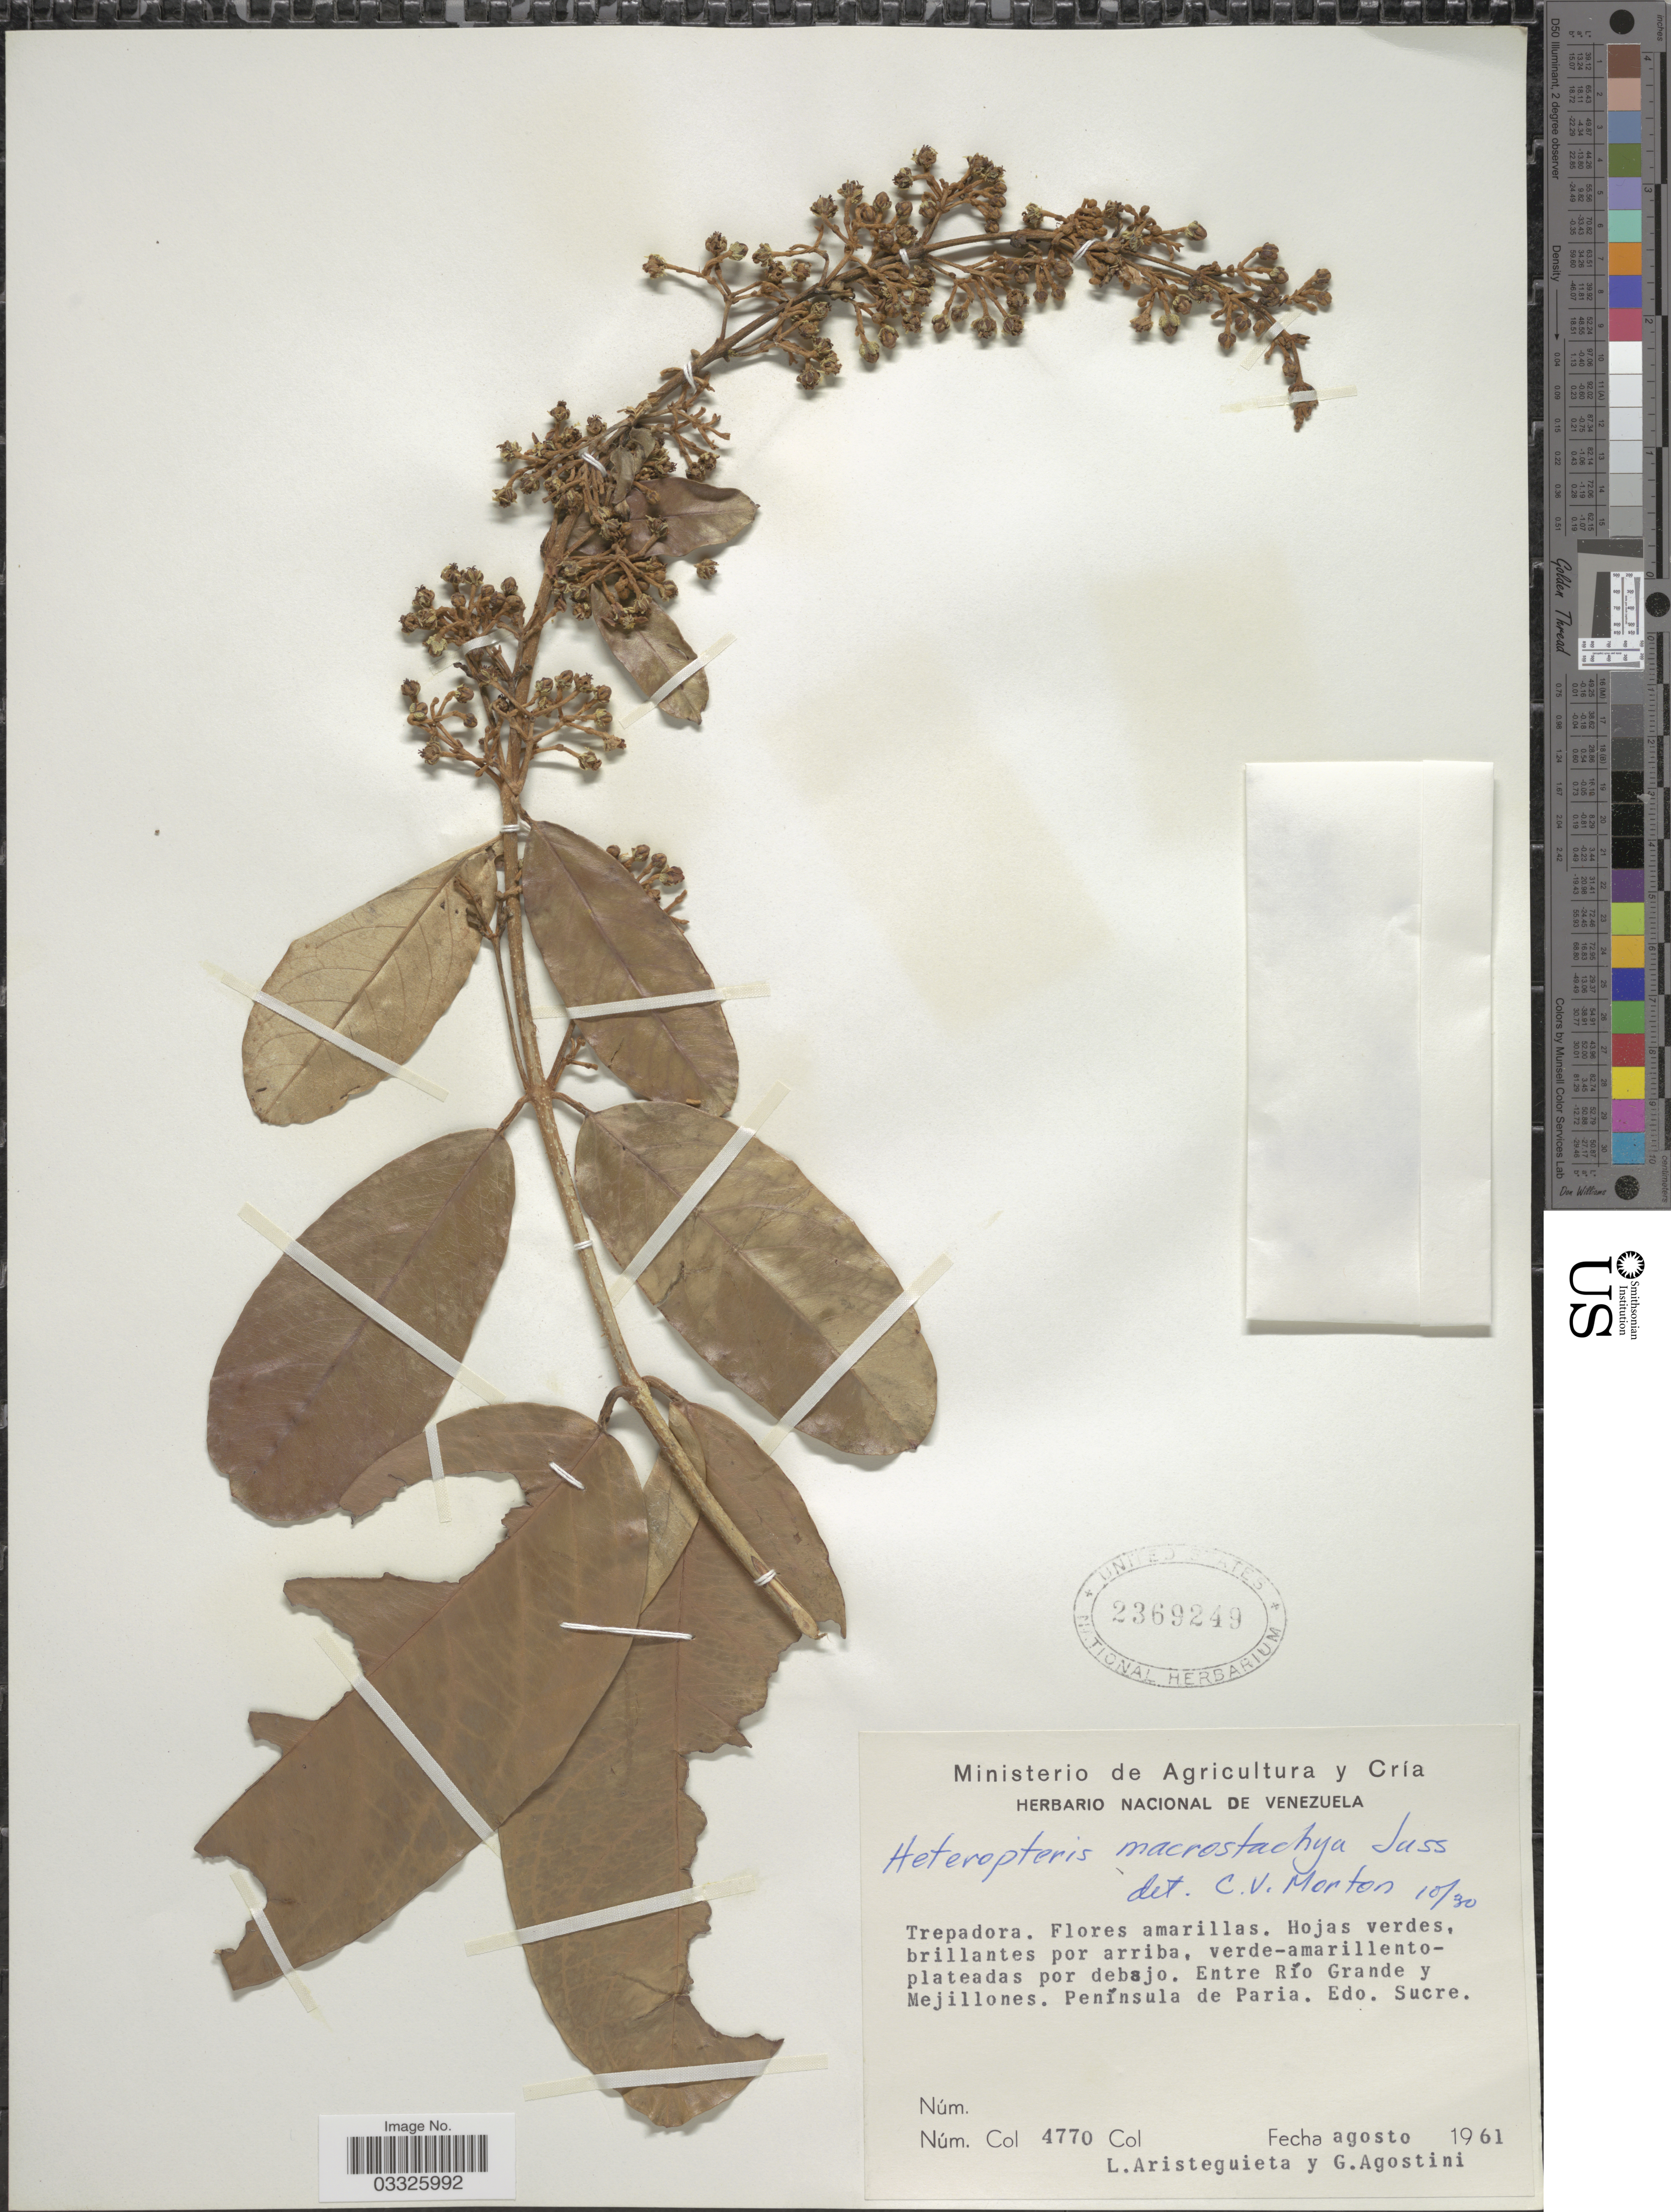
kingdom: Plantae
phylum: Tracheophyta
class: Magnoliopsida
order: Malpighiales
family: Malpighiaceae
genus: Heteropterys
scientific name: Heteropterys macrostachya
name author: A. Juss.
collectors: L. Aristeguieta & G. Agostini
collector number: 4770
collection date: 1961-08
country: Venezuela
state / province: Sucre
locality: Entre Río Grande y Mejillones. Península de Paria.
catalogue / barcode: US 2369249